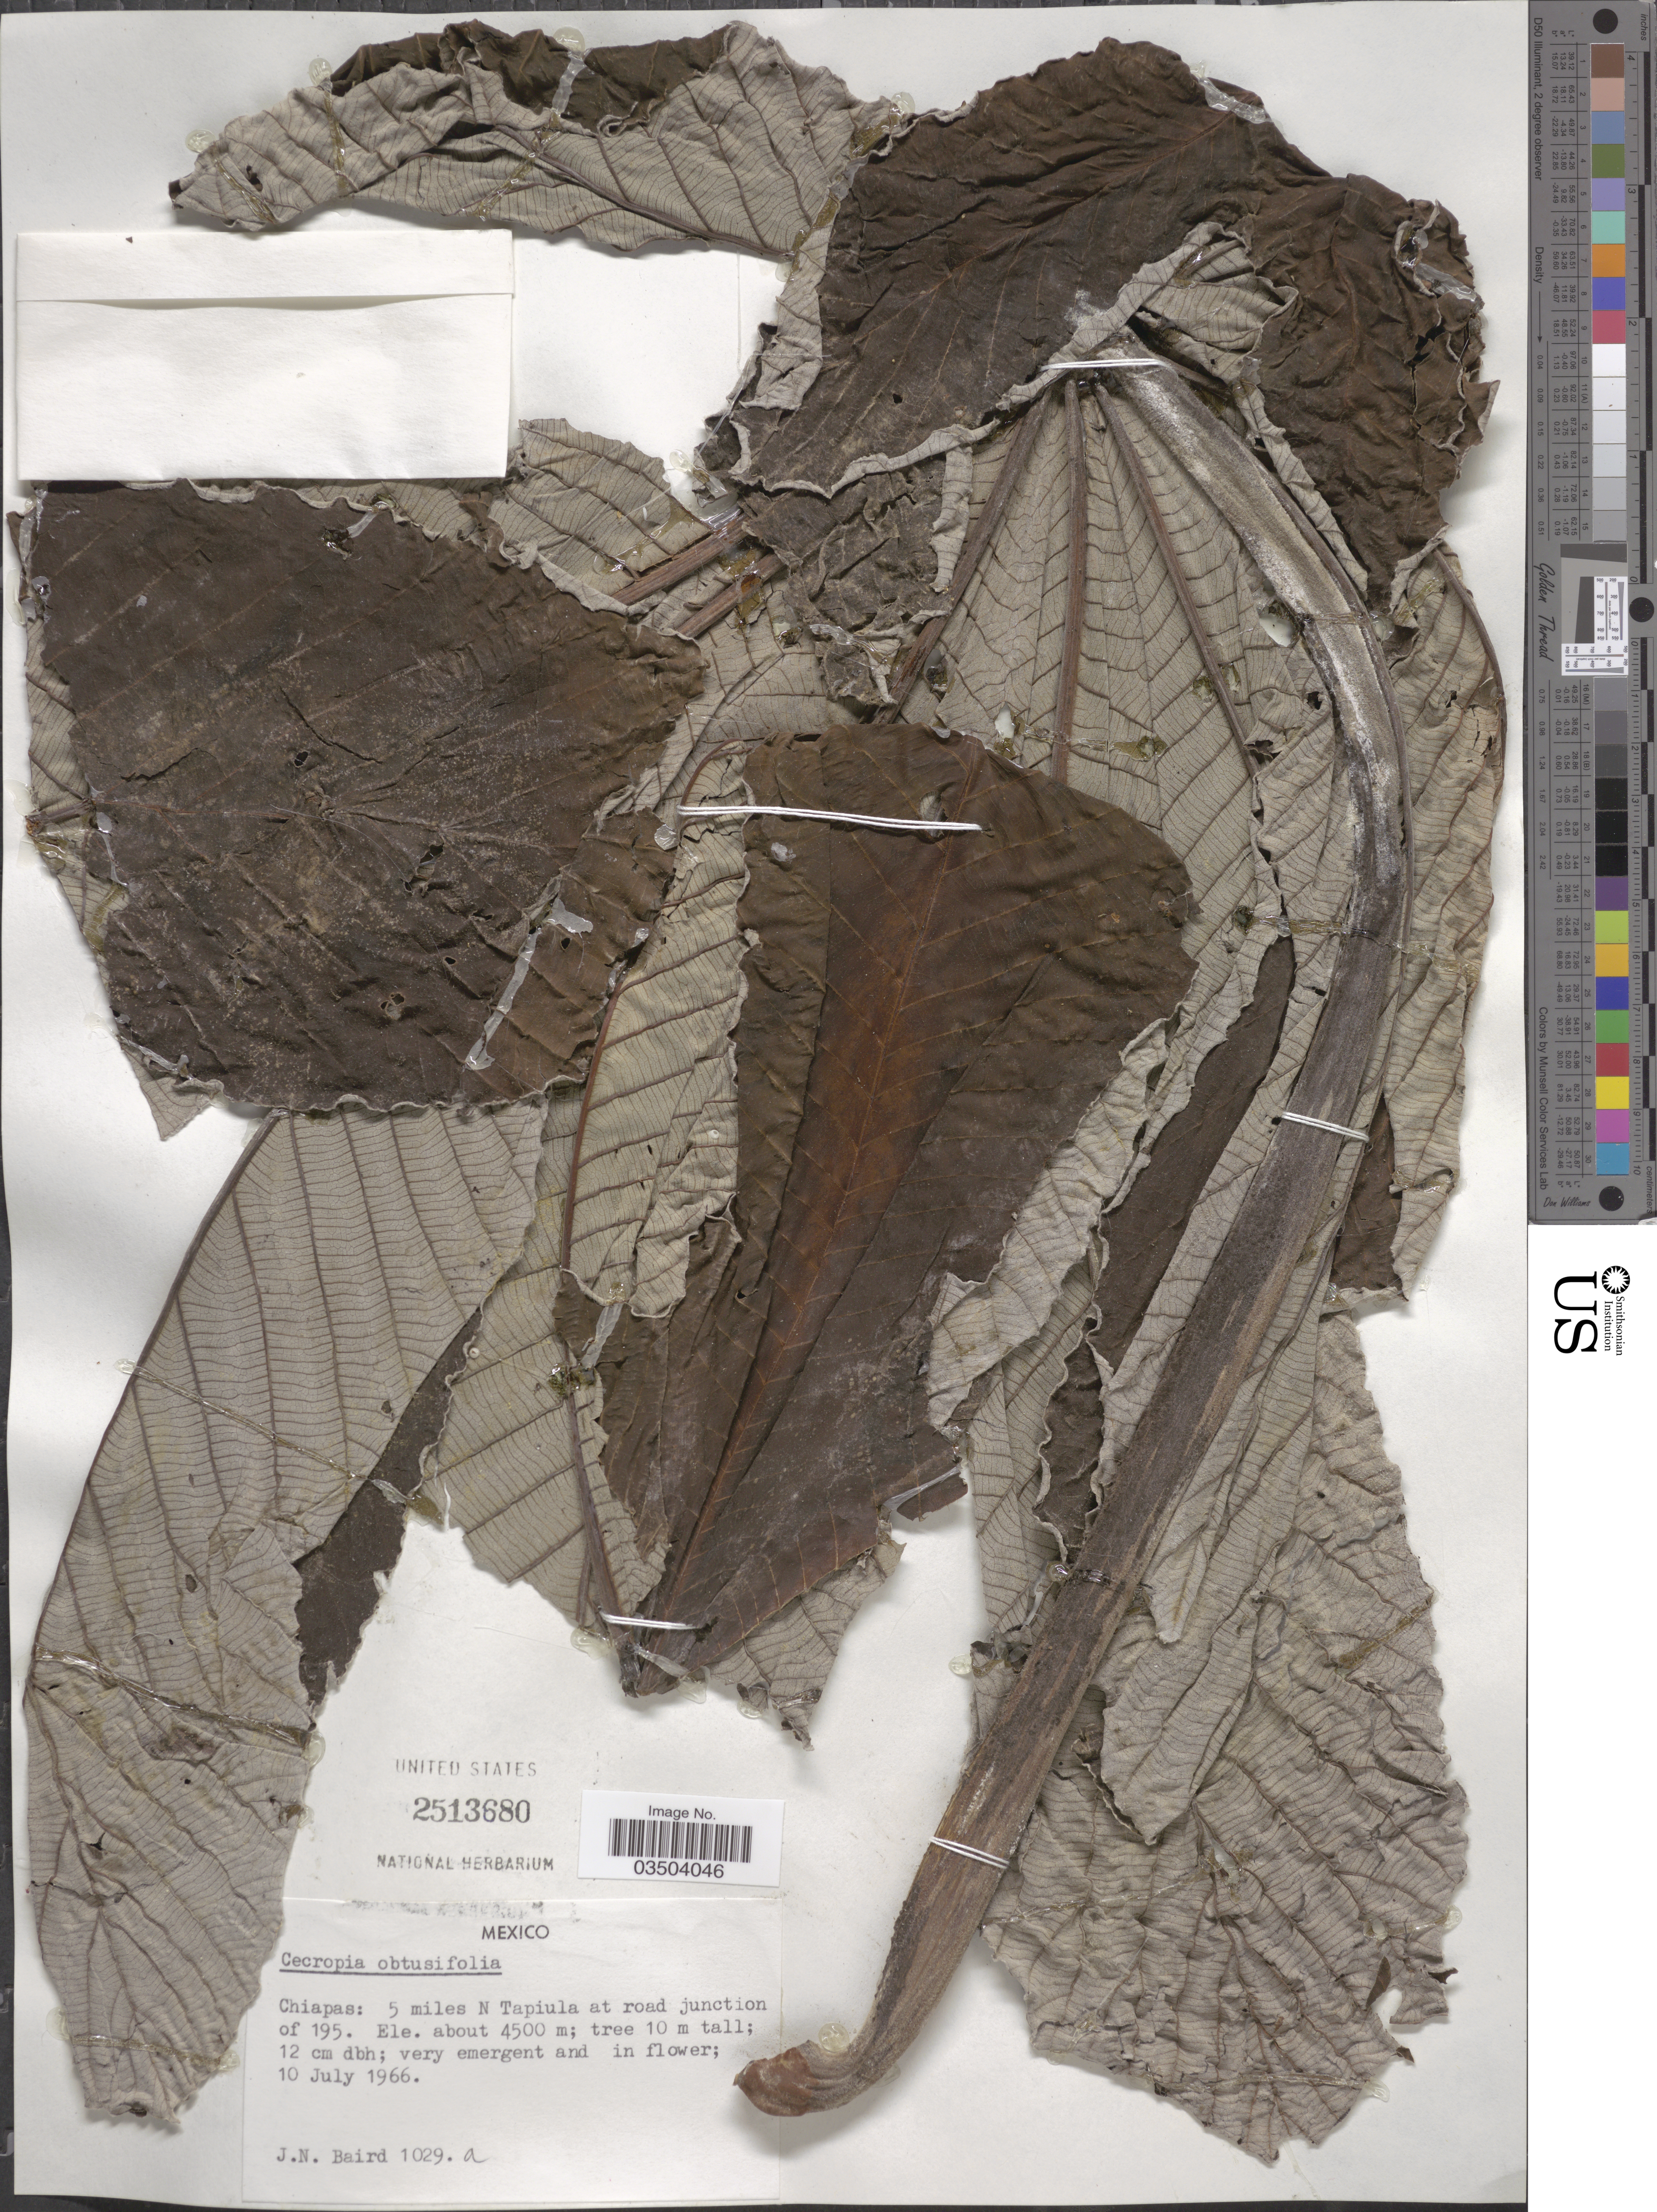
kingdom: Plantae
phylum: Tracheophyta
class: Magnoliopsida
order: Rosales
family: Urticaceae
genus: Cecropia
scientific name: Cecropia obtusifolia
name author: Bertol.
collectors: J. Baird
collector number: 1029a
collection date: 1966-07-10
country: Mexico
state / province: Chiapas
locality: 5 miles N Tapiula at road junction of 195.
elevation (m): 4500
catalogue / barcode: US 2513680